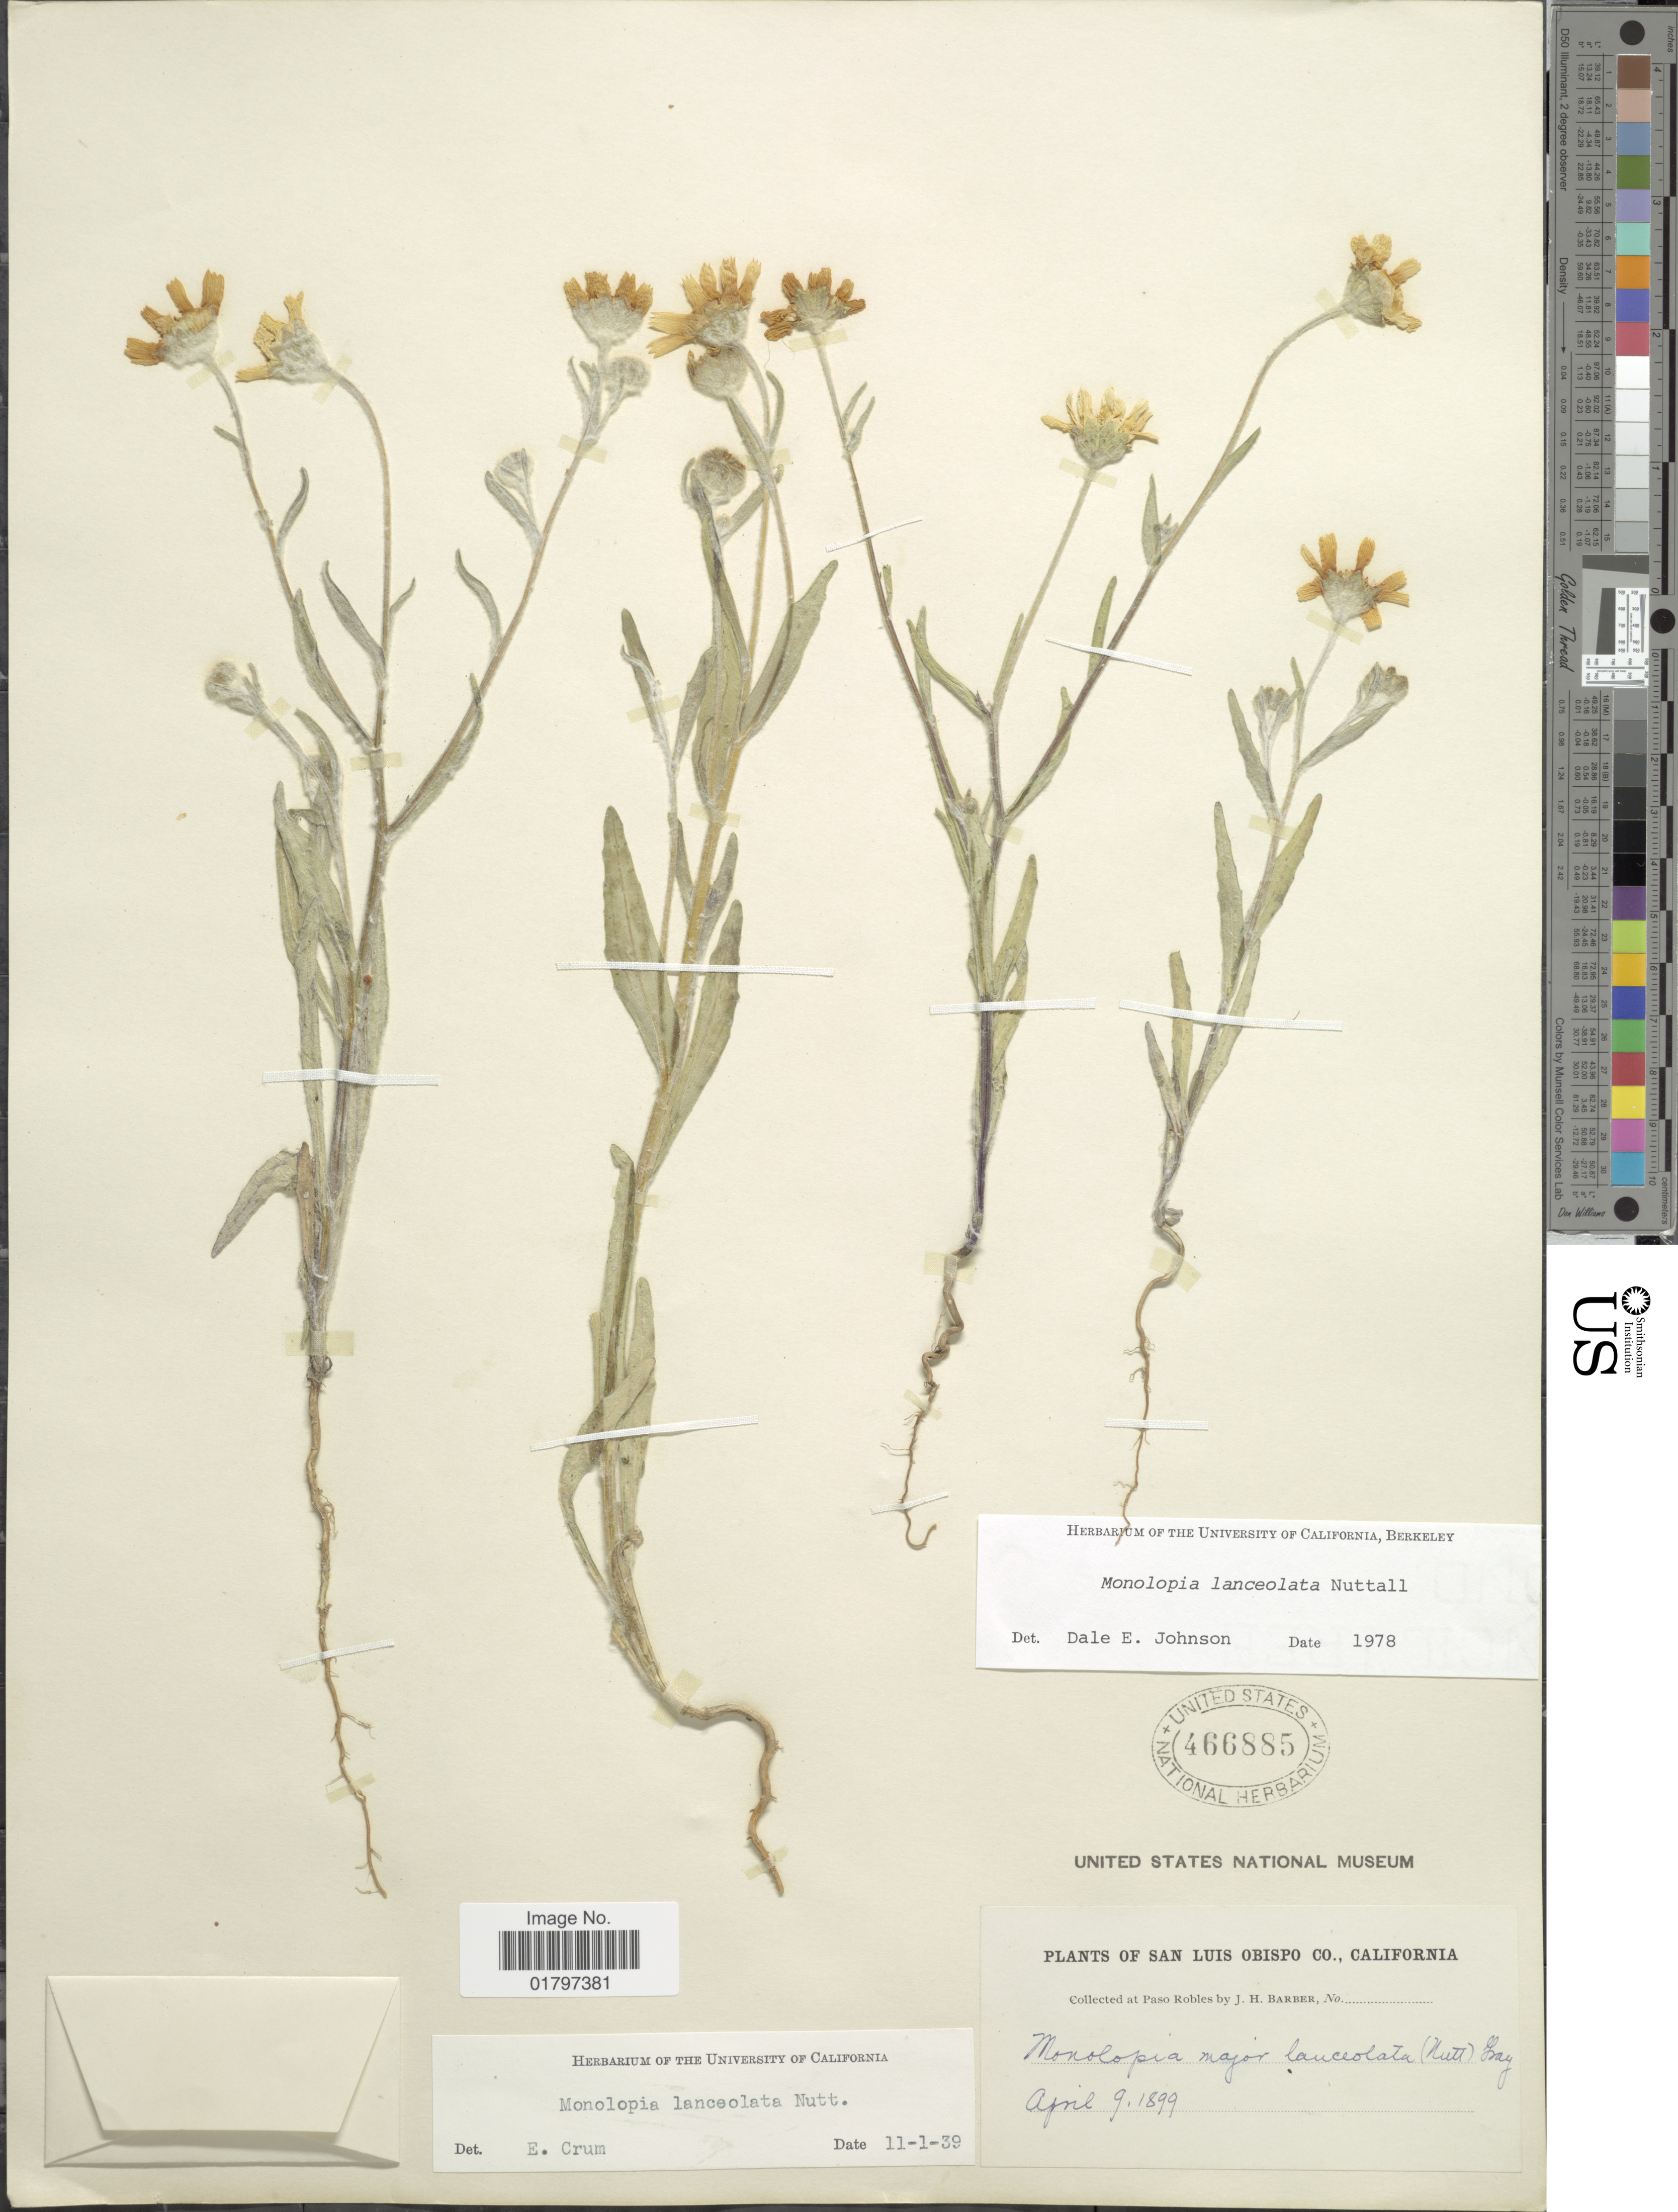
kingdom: Plantae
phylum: Tracheophyta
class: Magnoliopsida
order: Asterales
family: Asteraceae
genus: Monolopia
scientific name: Monolopia lanceolata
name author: Nutt.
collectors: J. Barber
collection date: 1899-04-09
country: United States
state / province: California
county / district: San Luis Obispo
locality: San Luis Obispo Co.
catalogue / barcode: US 466885